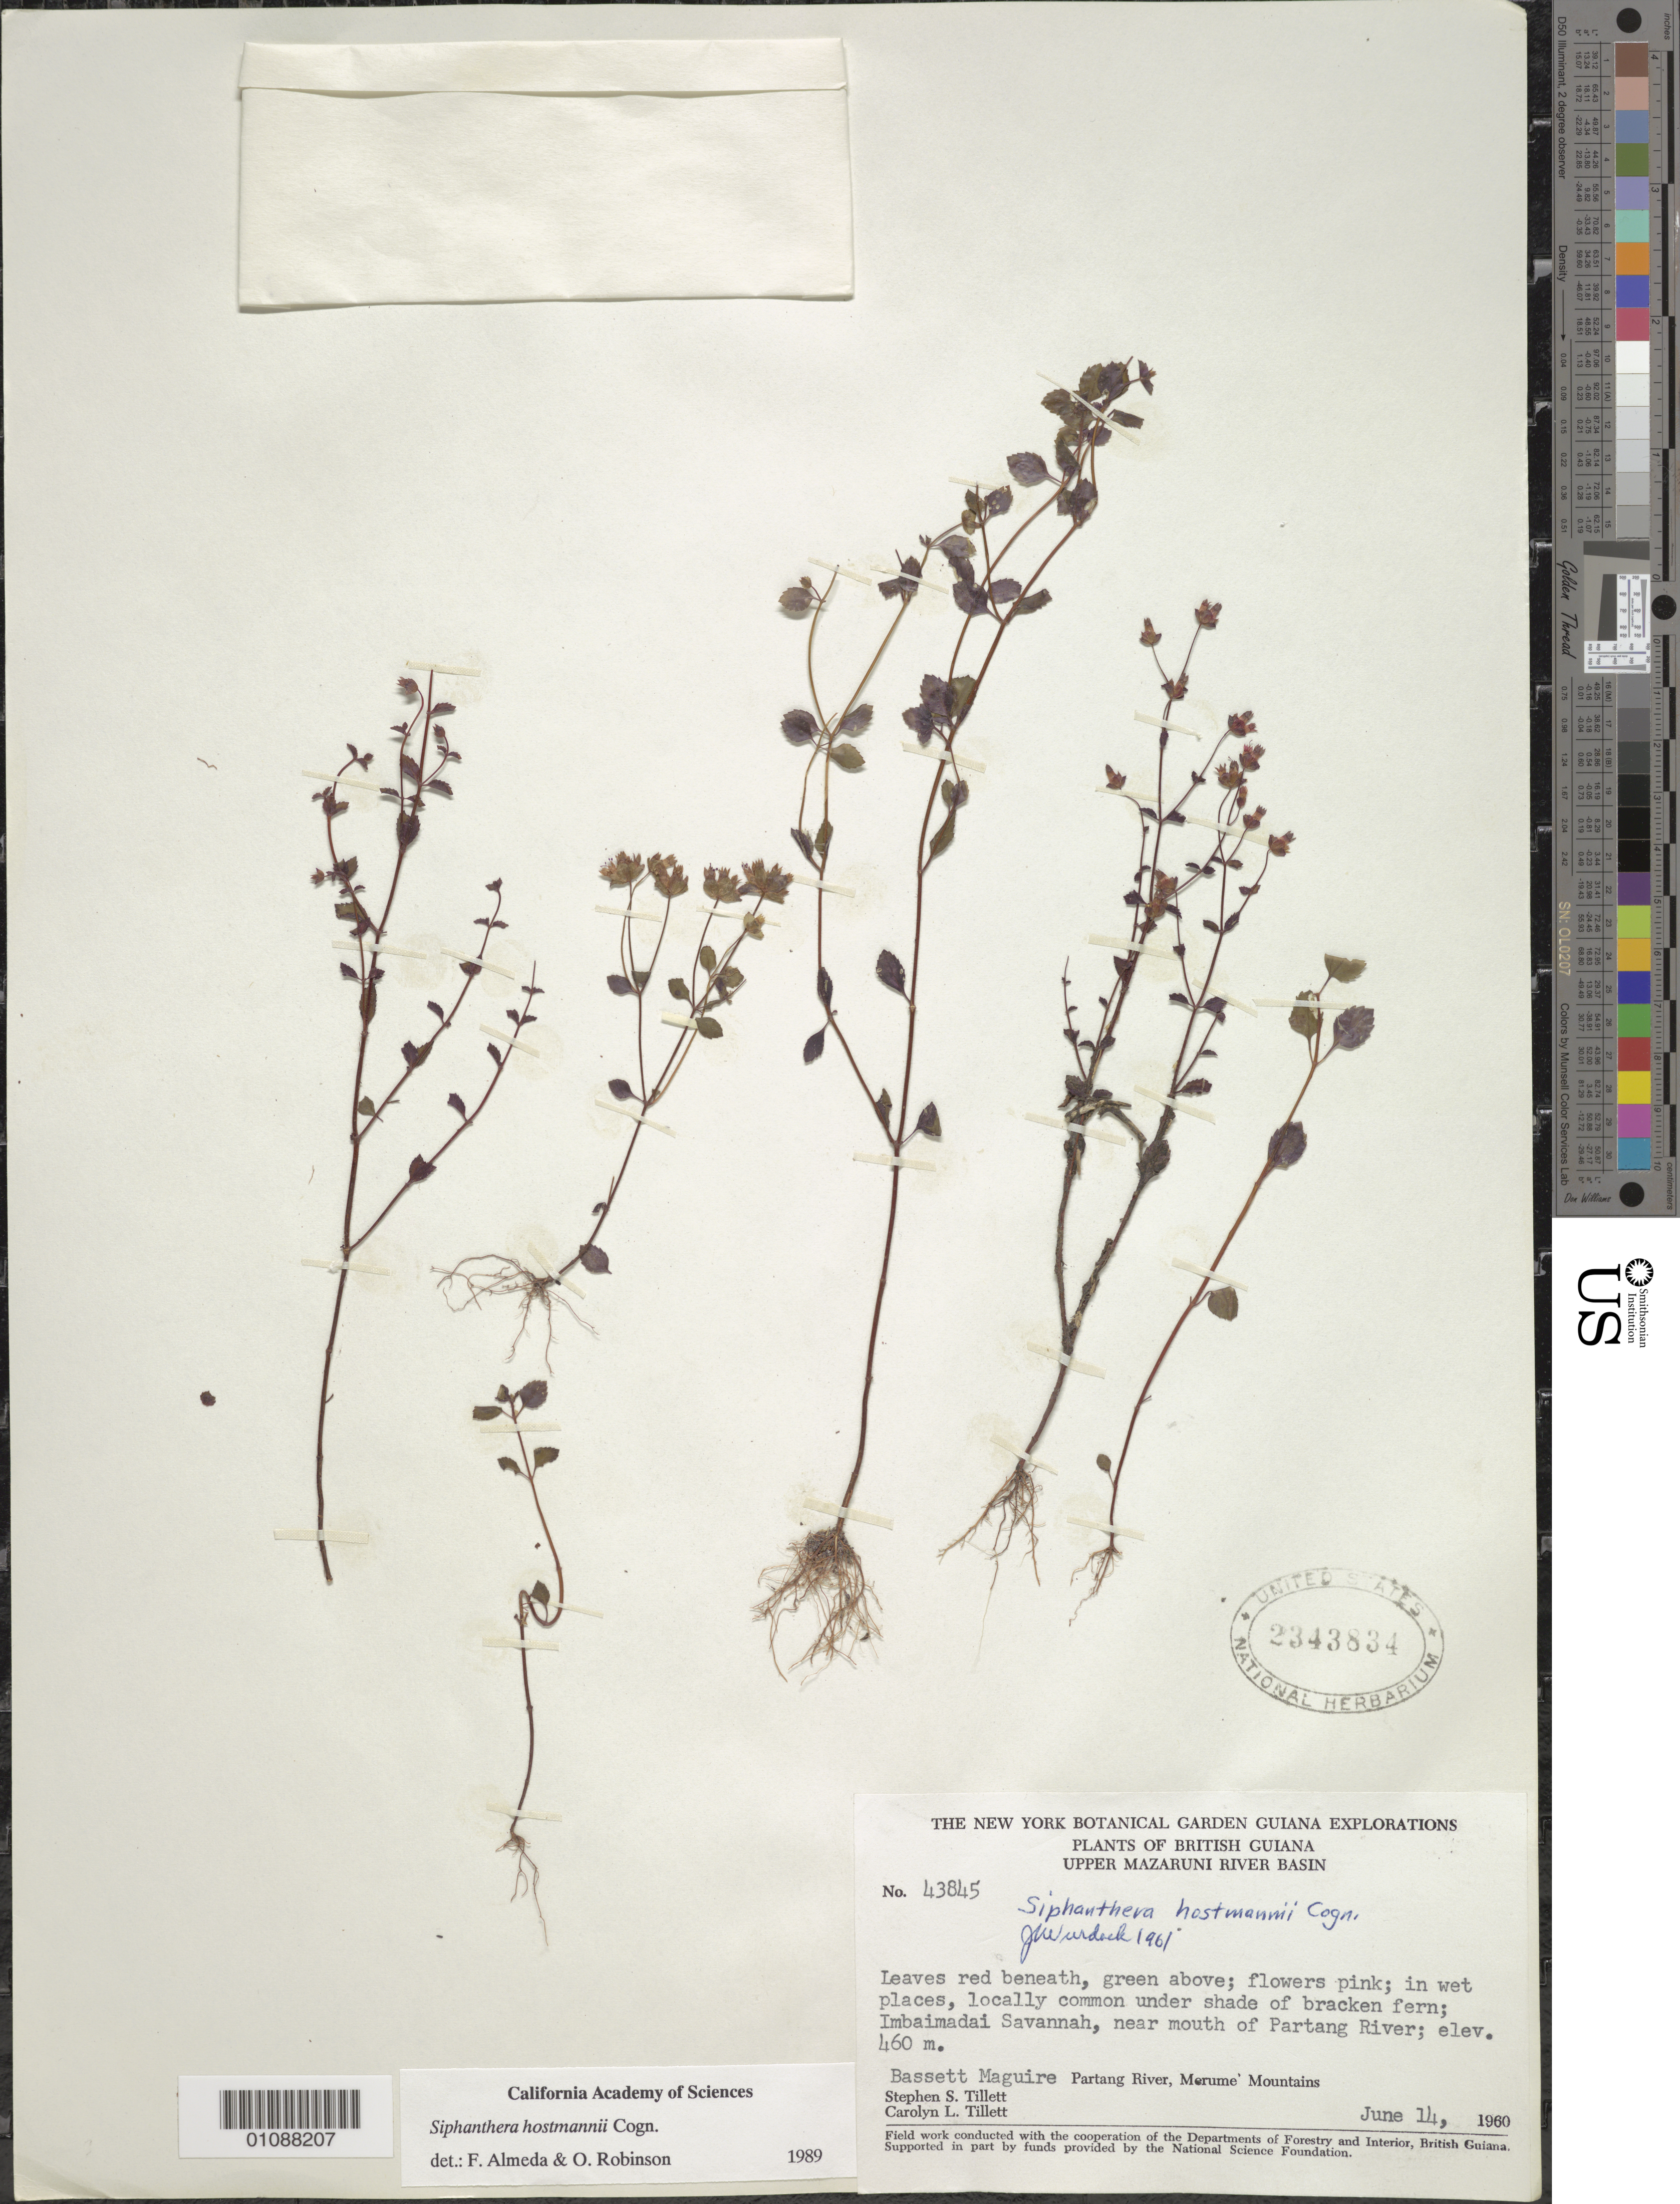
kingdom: Plantae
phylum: Tracheophyta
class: Magnoliopsida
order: Myrtales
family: Melastomataceae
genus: Siphanthera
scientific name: Siphanthera hostmannii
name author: Cogn.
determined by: Almeda, F.; Robinson, O. R.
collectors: S. S. Tillett, C. L. Tillett & B. Maguire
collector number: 43845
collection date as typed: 14-Jun-60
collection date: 1960-06-14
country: Guyana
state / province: Cuyuni-Mazaruni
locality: Imbaimadai Savannas, near mouth of Partang R.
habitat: Wet places, under shade of bracken fern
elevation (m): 460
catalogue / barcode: US 2343834